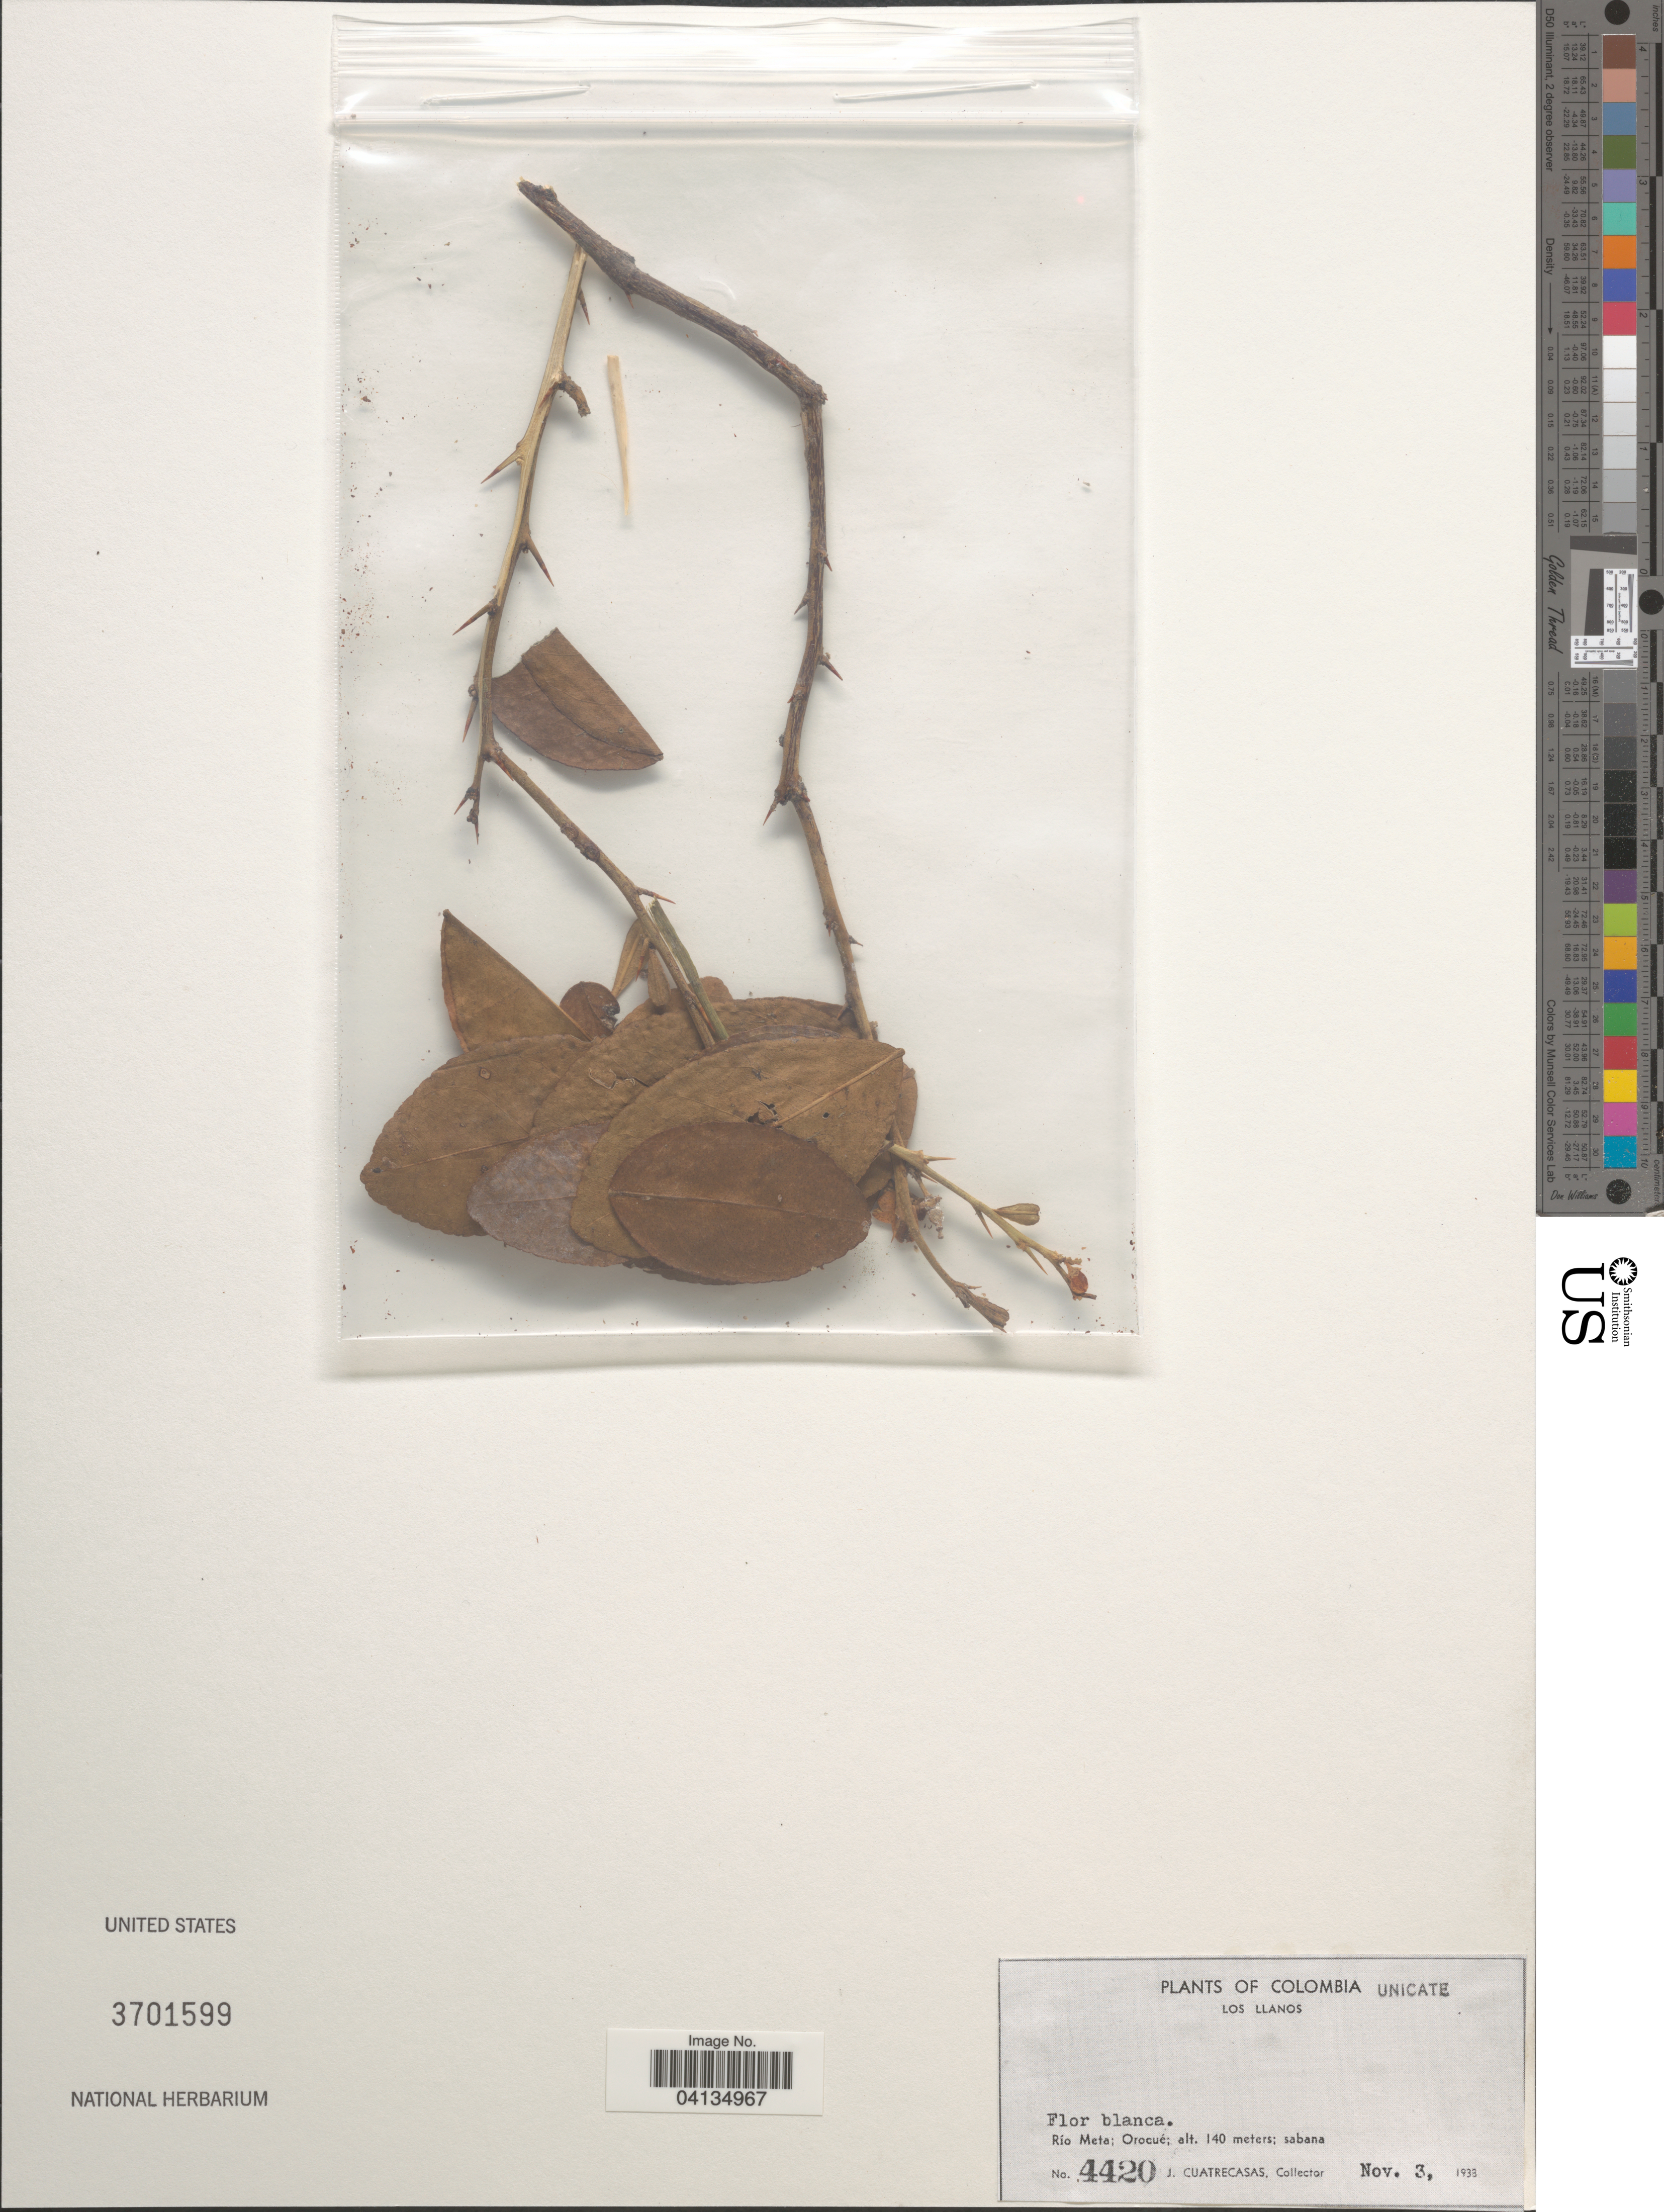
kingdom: Plantae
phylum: Tracheophyta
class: Magnoliopsida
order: Sapindales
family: Rutaceae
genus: Citrus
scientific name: Citrus sp.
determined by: Londoño-Echeverri, Y.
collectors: J. Cuatrecasas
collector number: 4420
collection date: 1938-11-03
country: Colombia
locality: Los Llanos. Río Meta; Orocué.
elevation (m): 140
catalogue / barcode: US 3701599